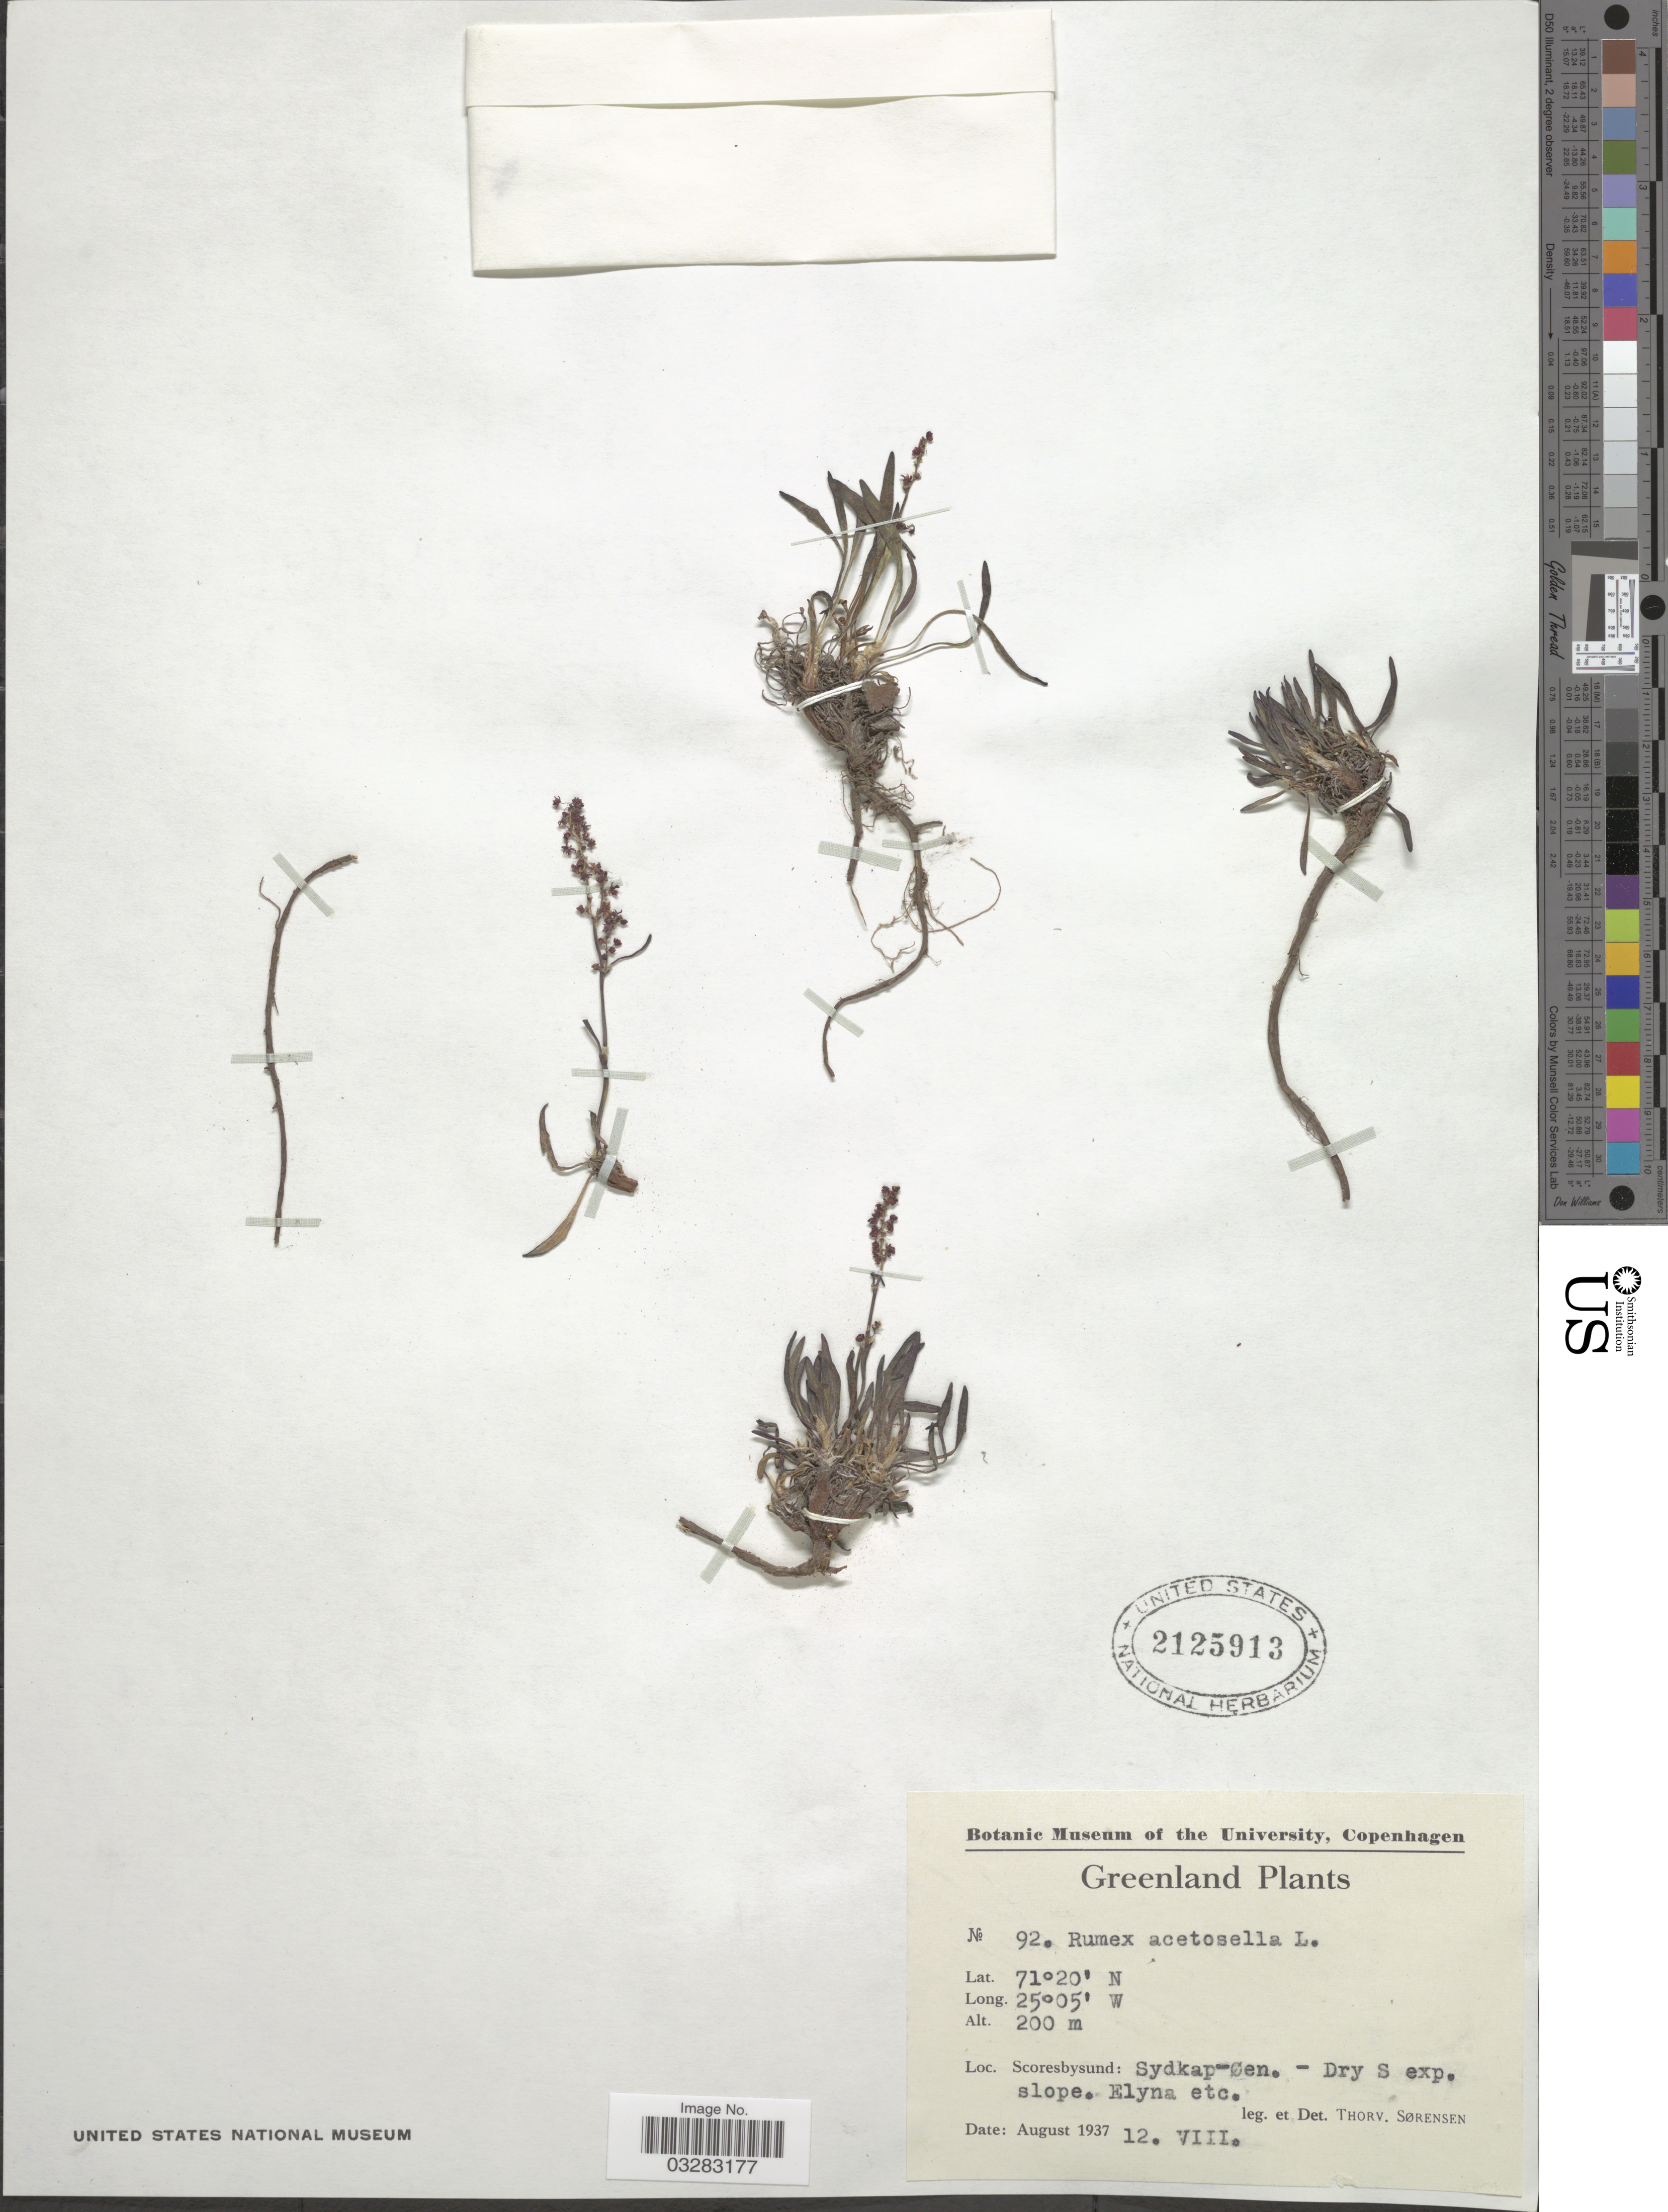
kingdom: Plantae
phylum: Tracheophyta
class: Magnoliopsida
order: Caryophyllales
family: Polygonaceae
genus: Rumex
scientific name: Rumex acetosella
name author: L.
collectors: T. Sorensen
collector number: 92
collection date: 1937-08-12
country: Greenland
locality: Scoresbysund: Sydkap-øen. - Dry S exp. slope.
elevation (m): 200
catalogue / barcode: US 2125913